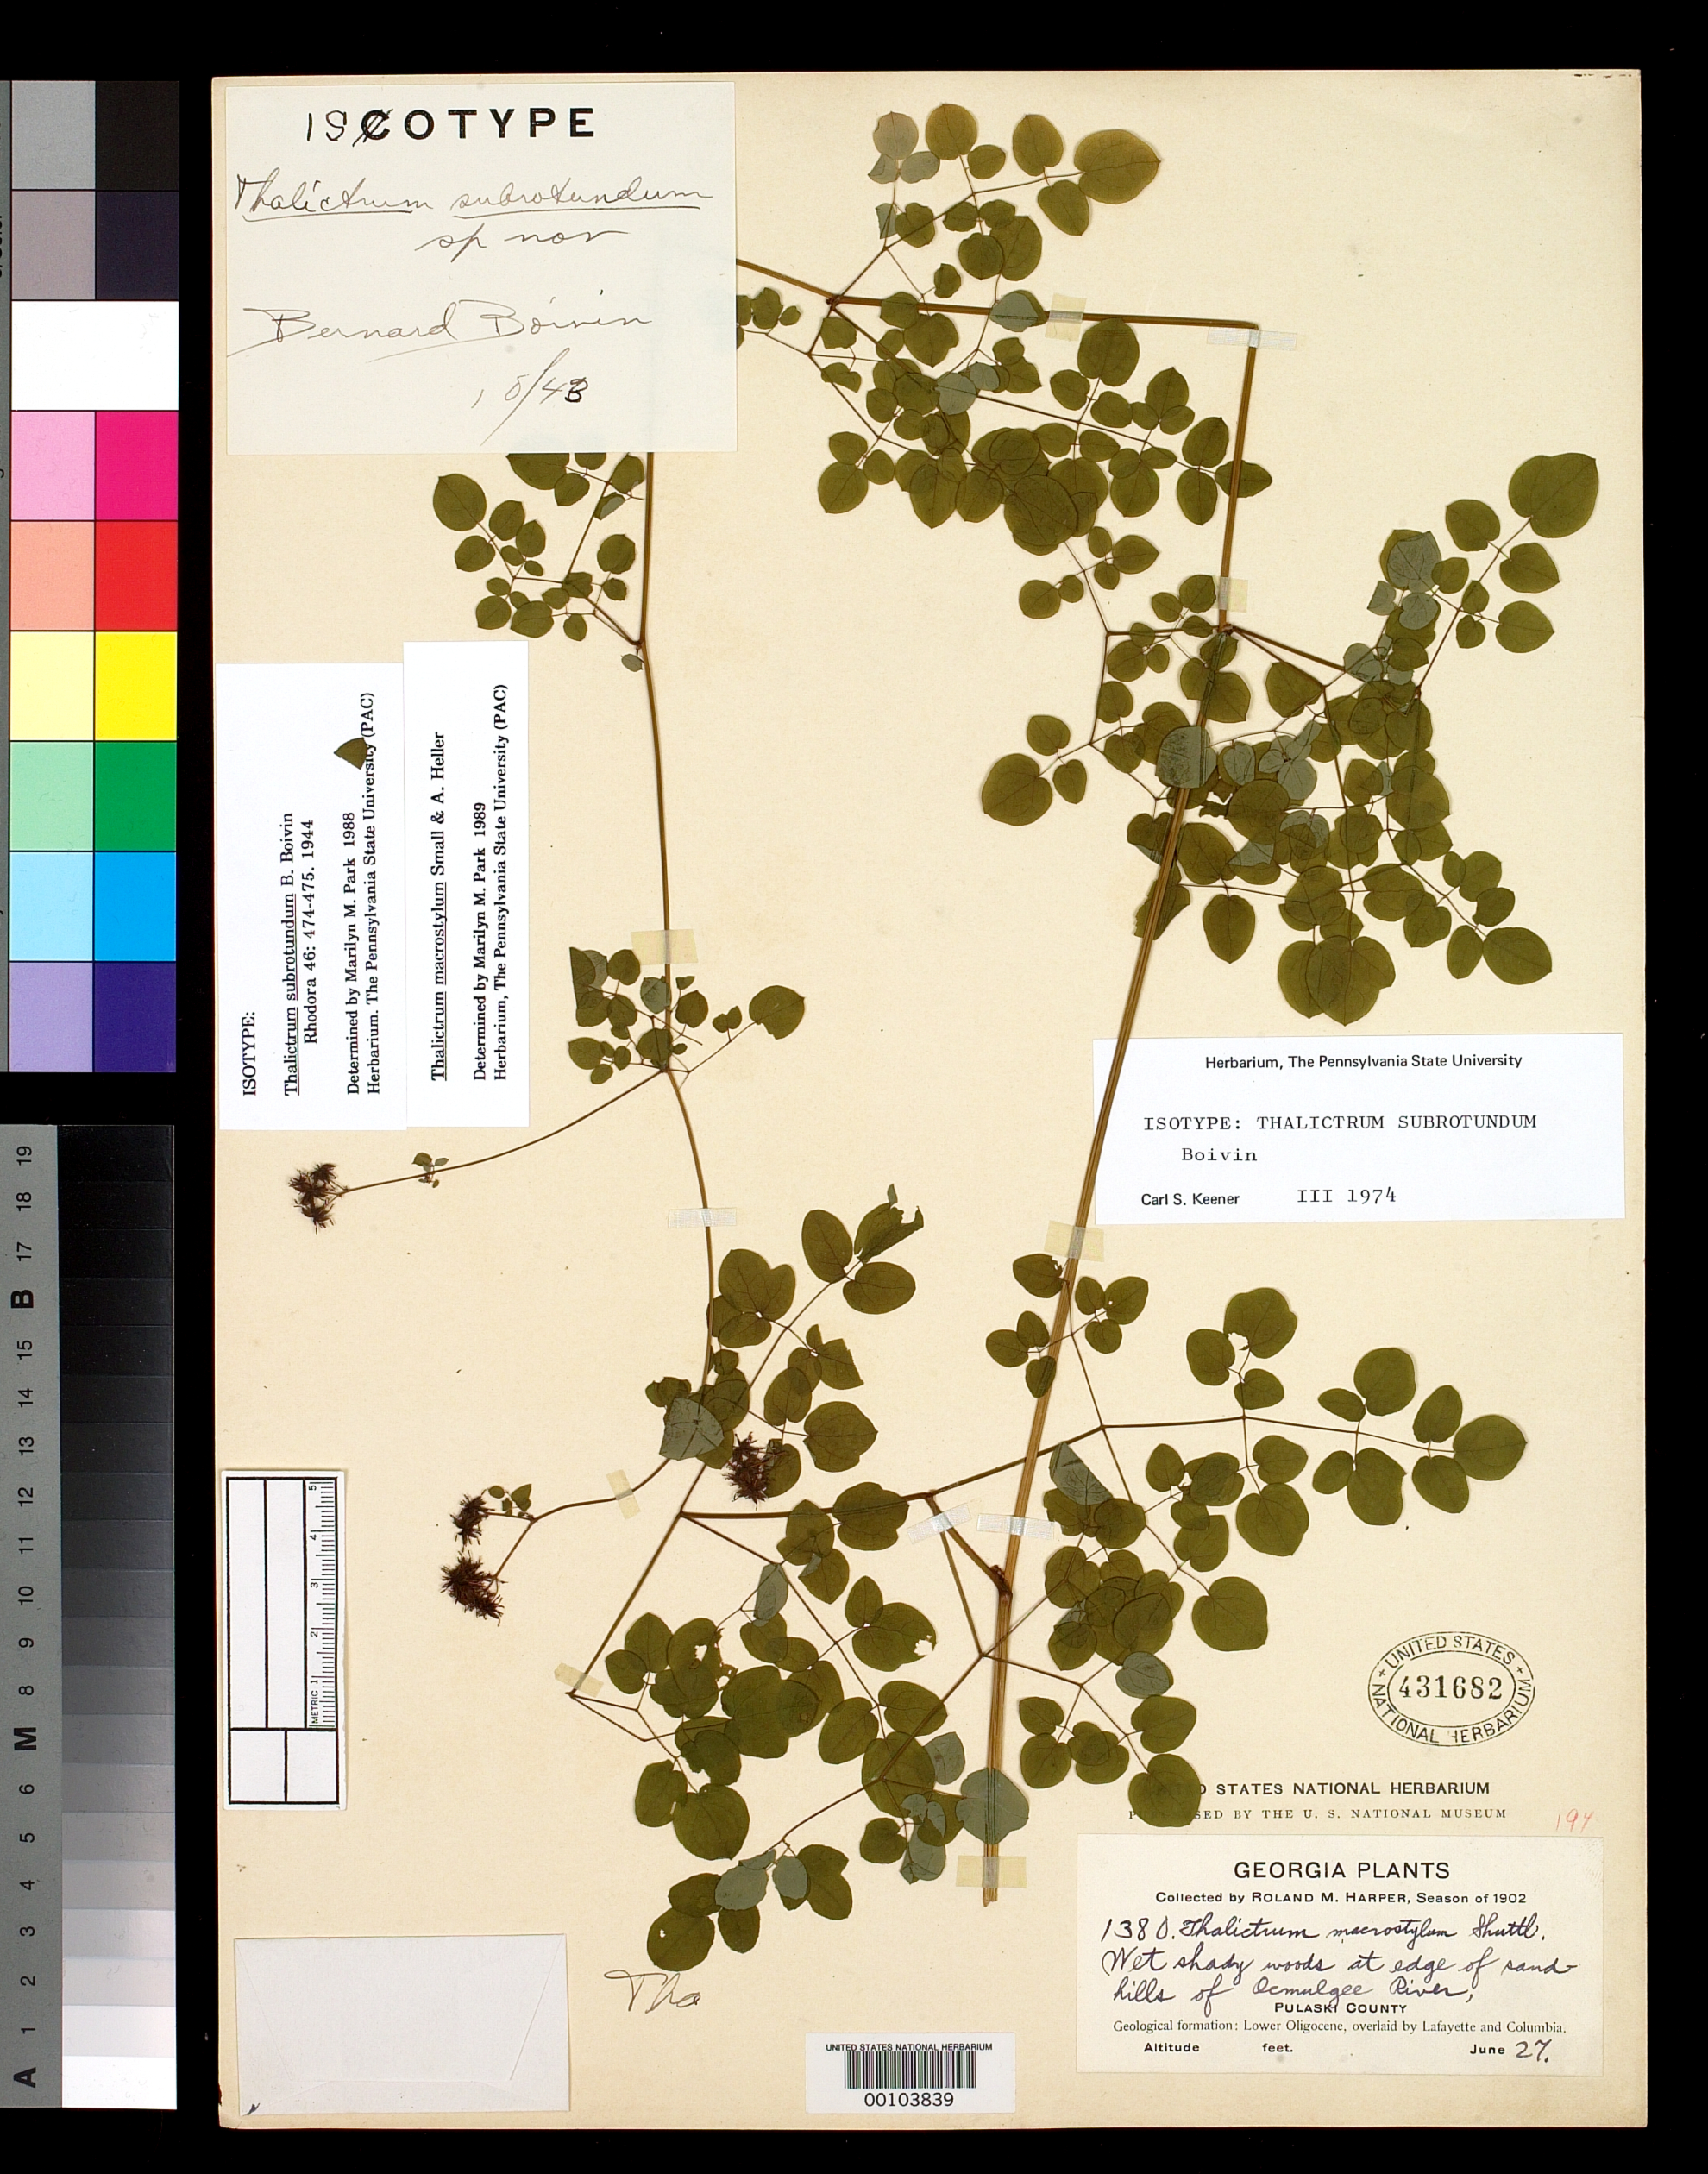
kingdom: Plantae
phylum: Tracheophyta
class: Magnoliopsida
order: Ranunculales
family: Ranunculaceae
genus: Thalictrum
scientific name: Thalictrum subrotundum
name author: B. Boivin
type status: Isotype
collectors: R. M. Harper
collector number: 1380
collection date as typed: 27 Jun 1902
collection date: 1902-06-27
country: United States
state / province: Georgia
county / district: Pulaski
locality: Ocmulgee River, SE of Hawkinsville.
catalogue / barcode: US 431682